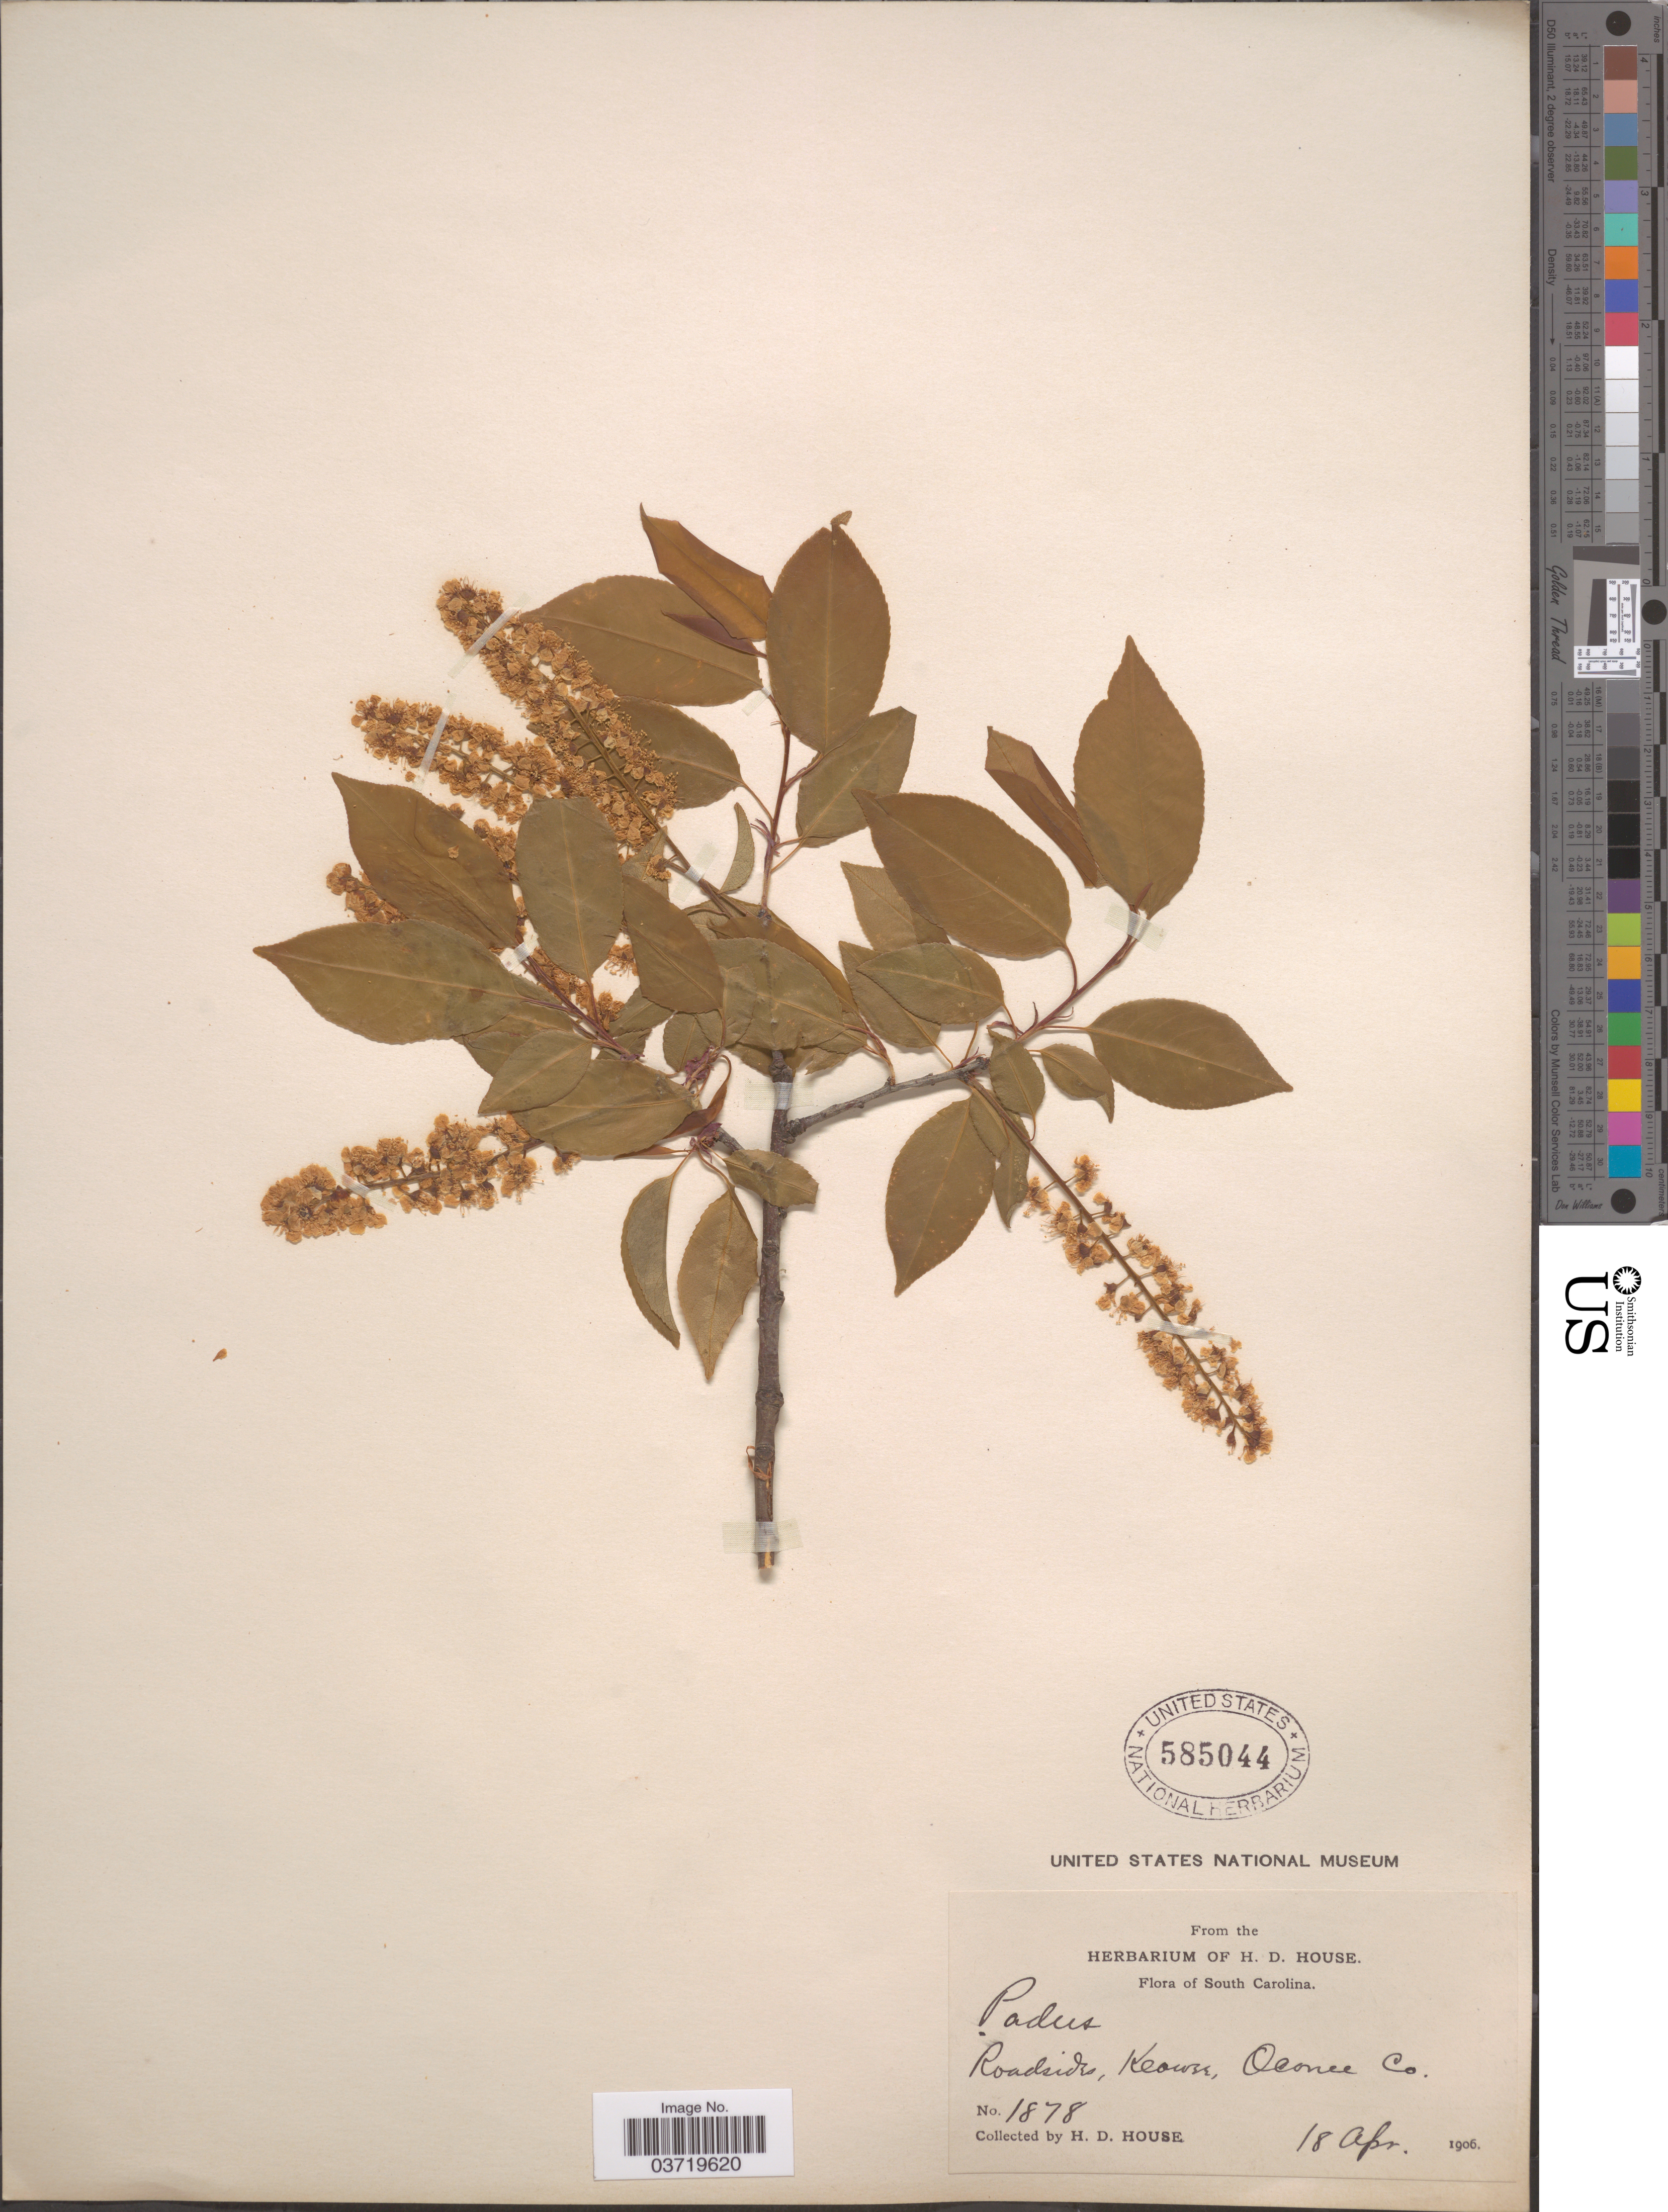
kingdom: Plantae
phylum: Tracheophyta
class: Magnoliopsida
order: Rosales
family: Rosaceae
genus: Prunus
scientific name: Prunus sp.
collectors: H. D. House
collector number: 1878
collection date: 1906-04-18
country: United States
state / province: South Carolina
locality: Keowee, Oconee Co.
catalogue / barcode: US 585044